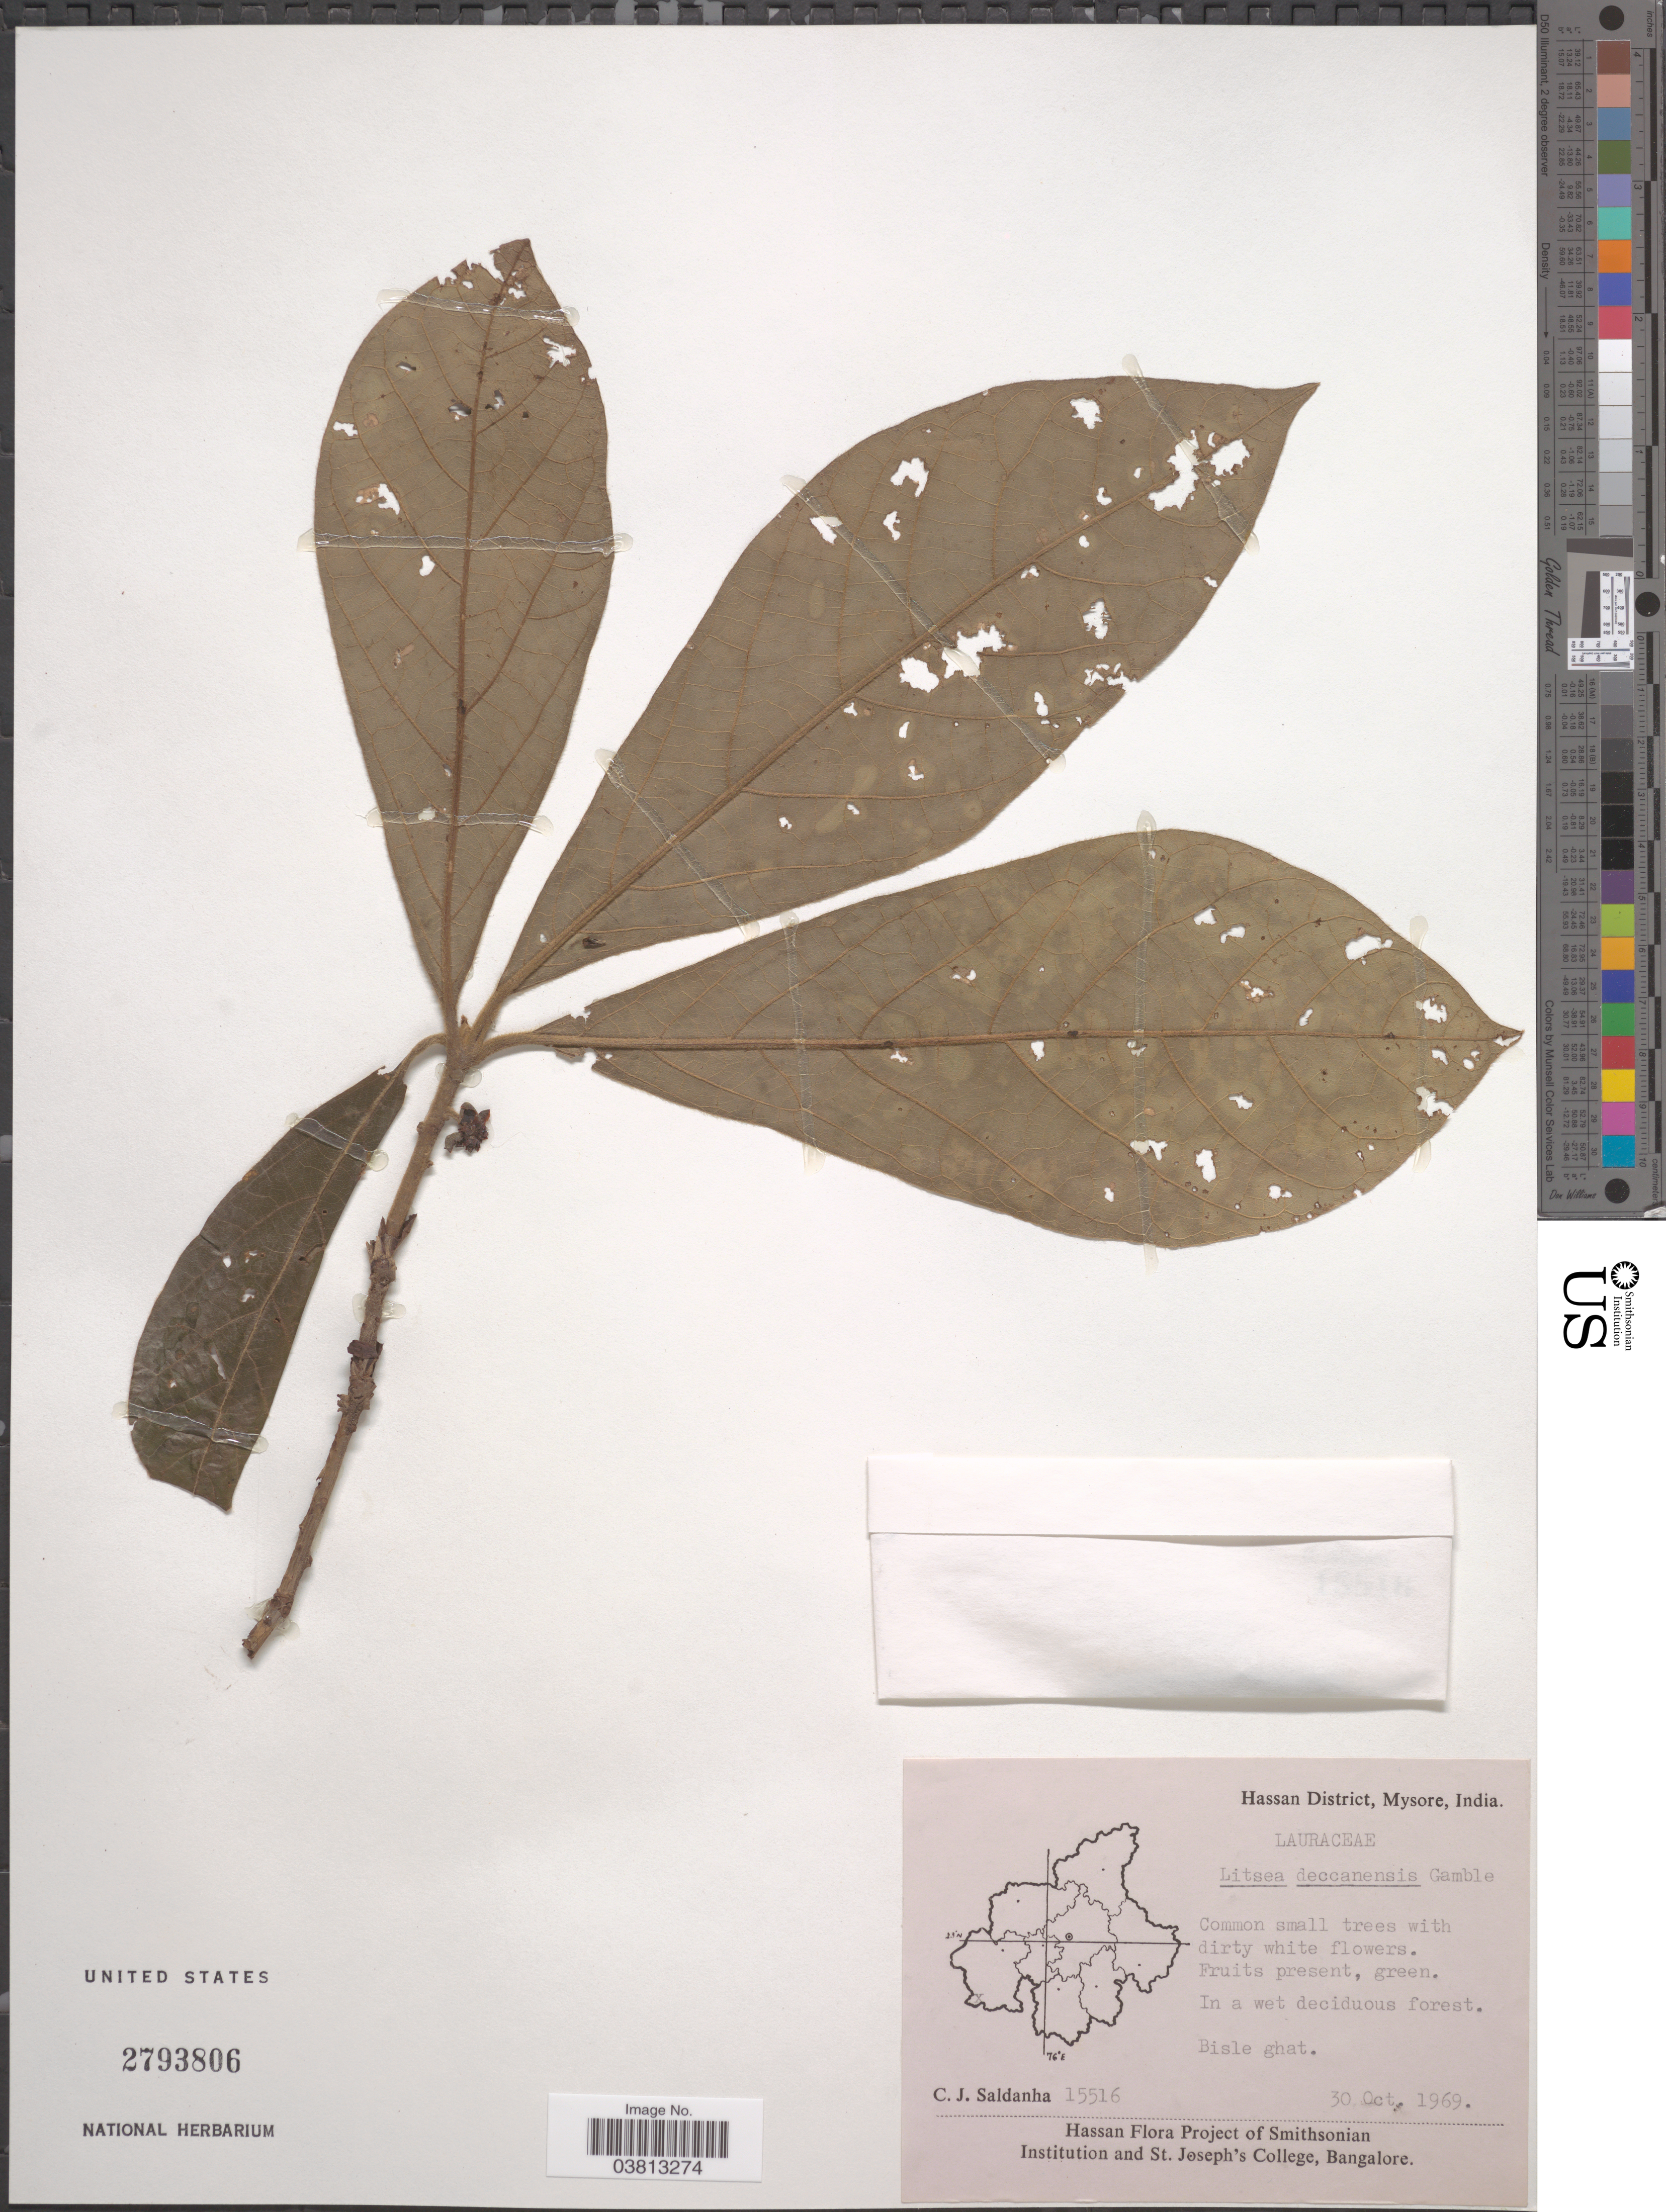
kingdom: Plantae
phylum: Tracheophyta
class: Magnoliopsida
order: Laurales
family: Lauraceae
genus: Litsea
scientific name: Litsea deccanensis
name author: Gamble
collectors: C. J. Saldanha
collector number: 15516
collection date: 1969-10-30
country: India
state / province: Karnataka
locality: Hassan District, Mysore. Bisle ghat.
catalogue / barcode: US 2793806